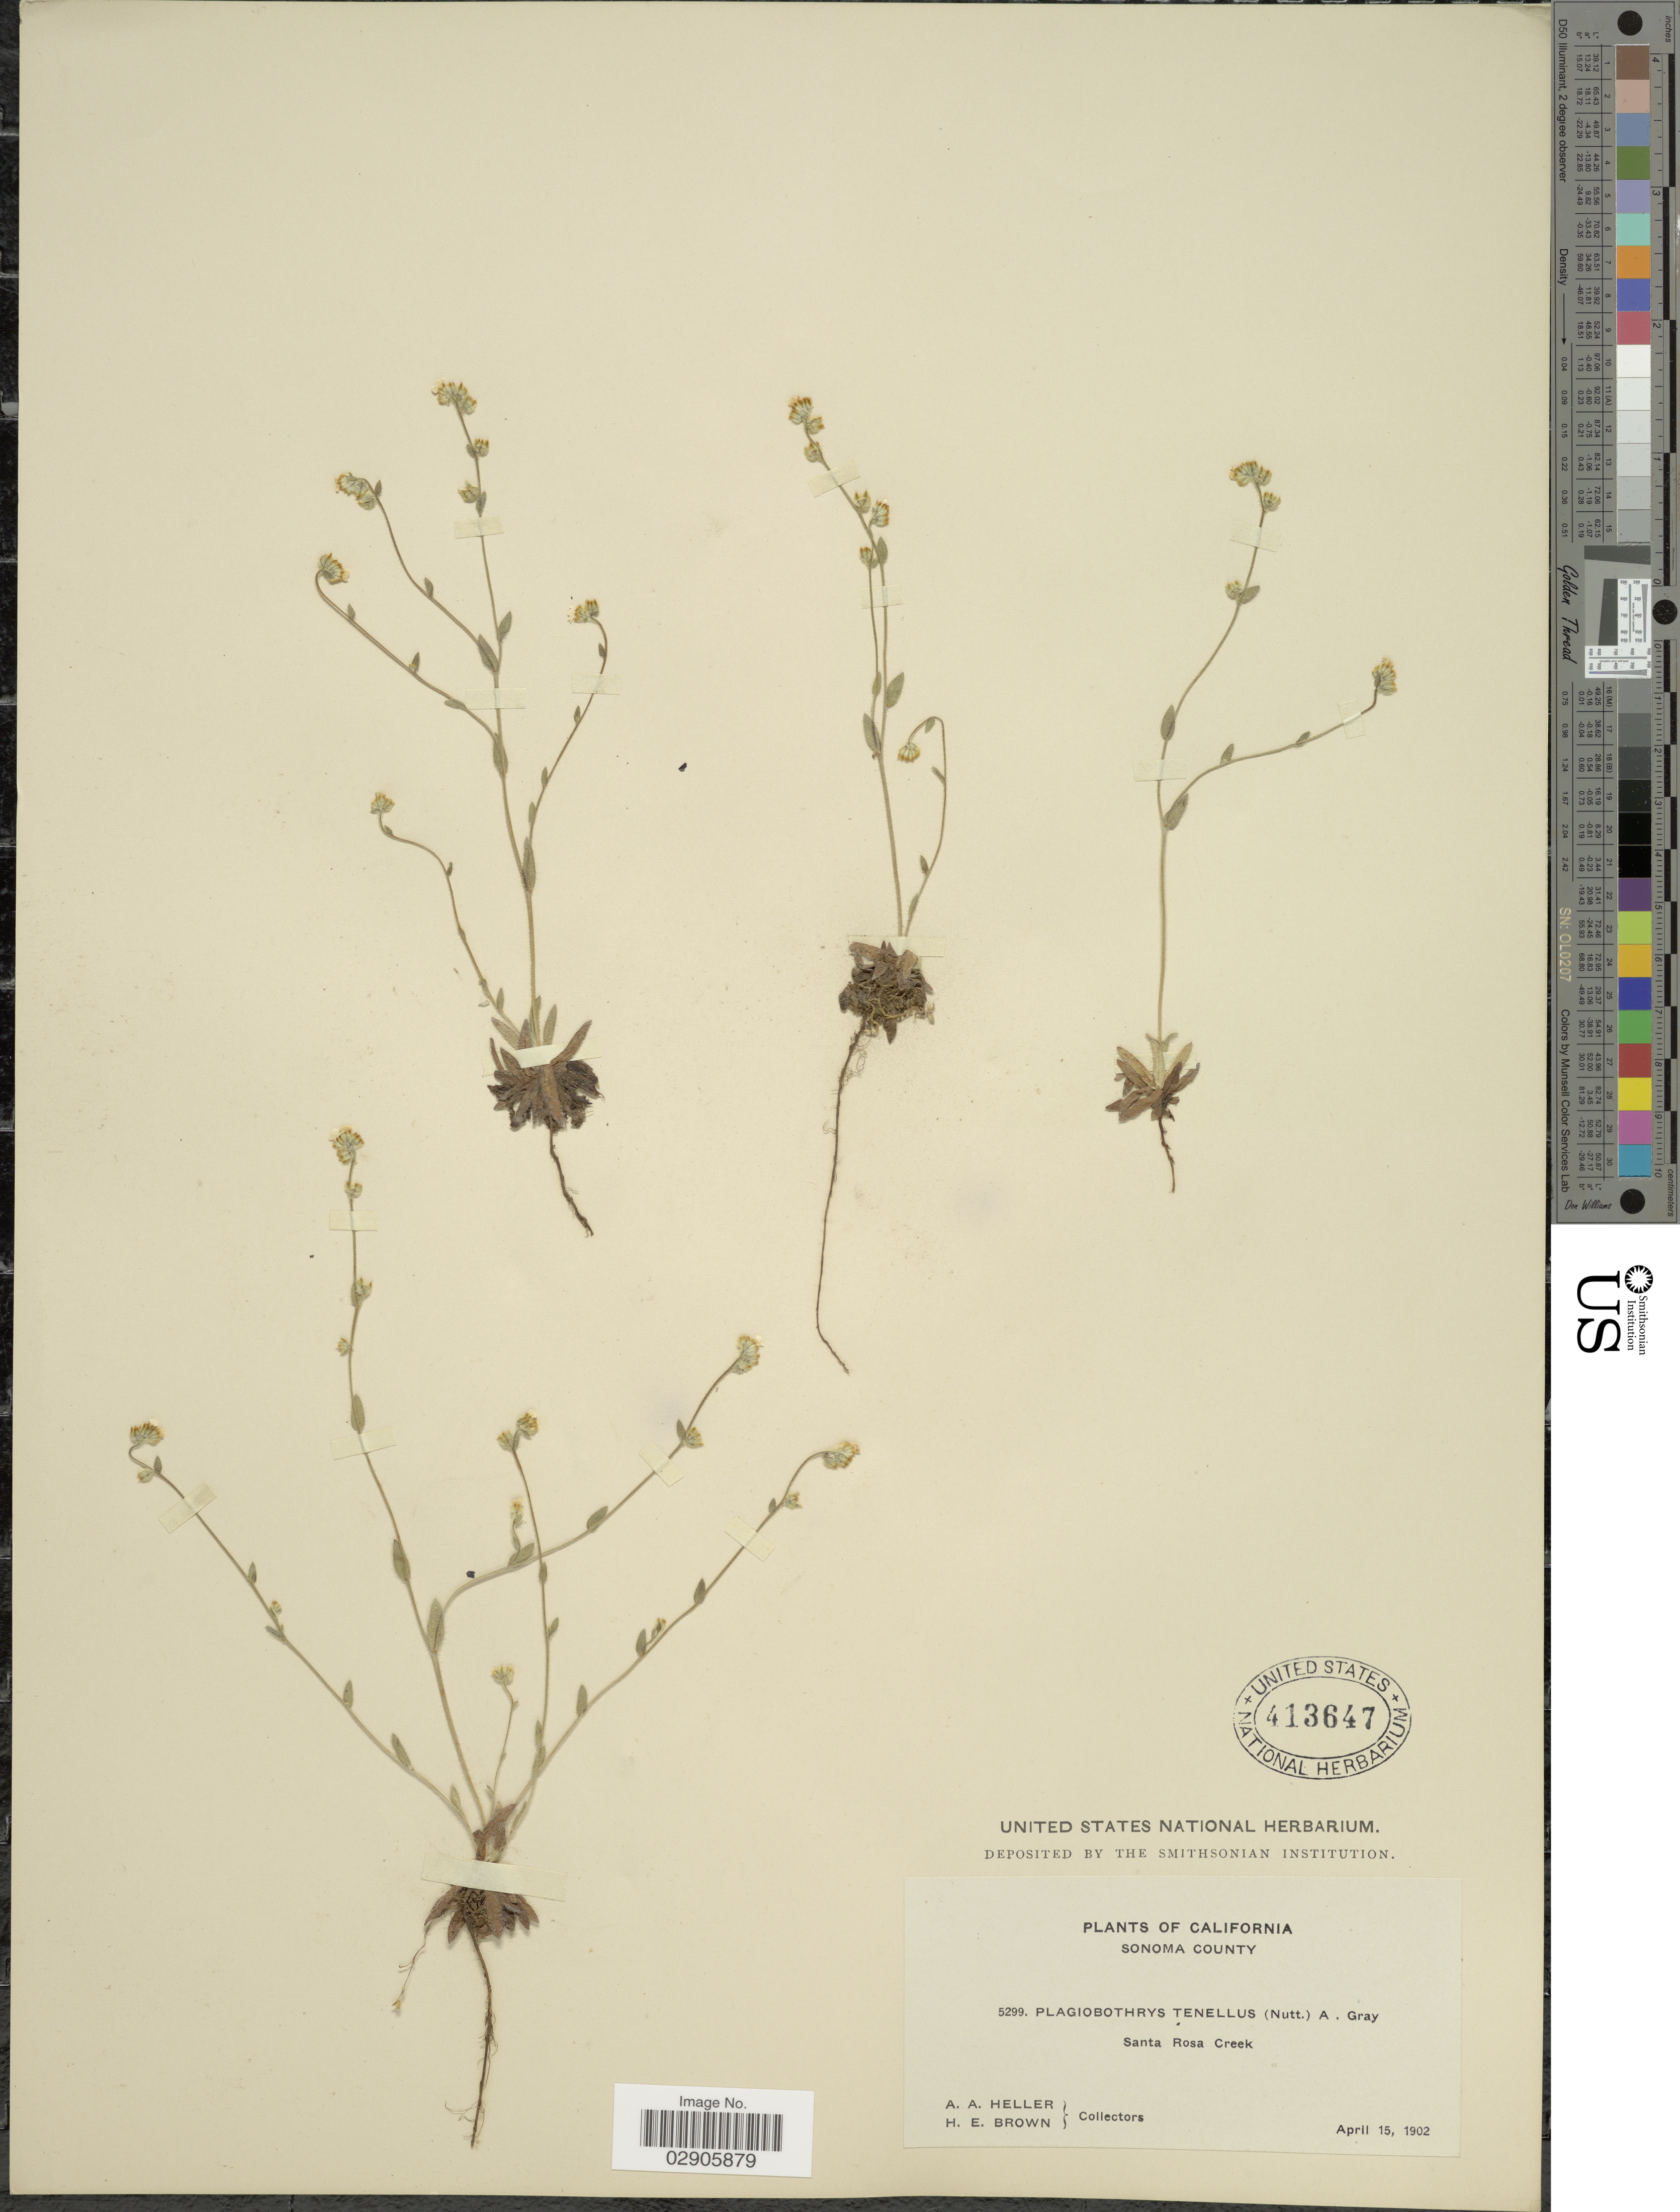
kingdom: Plantae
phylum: Tracheophyta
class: Magnoliopsida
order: Boraginales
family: Boraginaceae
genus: Plagiobothrys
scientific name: Plagiobothrys tenellus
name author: (Nutt.) A. Gray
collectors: A. A. Heller & H. E. Brown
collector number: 5299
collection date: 1902-04-15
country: United States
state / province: California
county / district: Sonoma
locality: Sonoma County. Santa Rosa Creek.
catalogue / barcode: US 413647